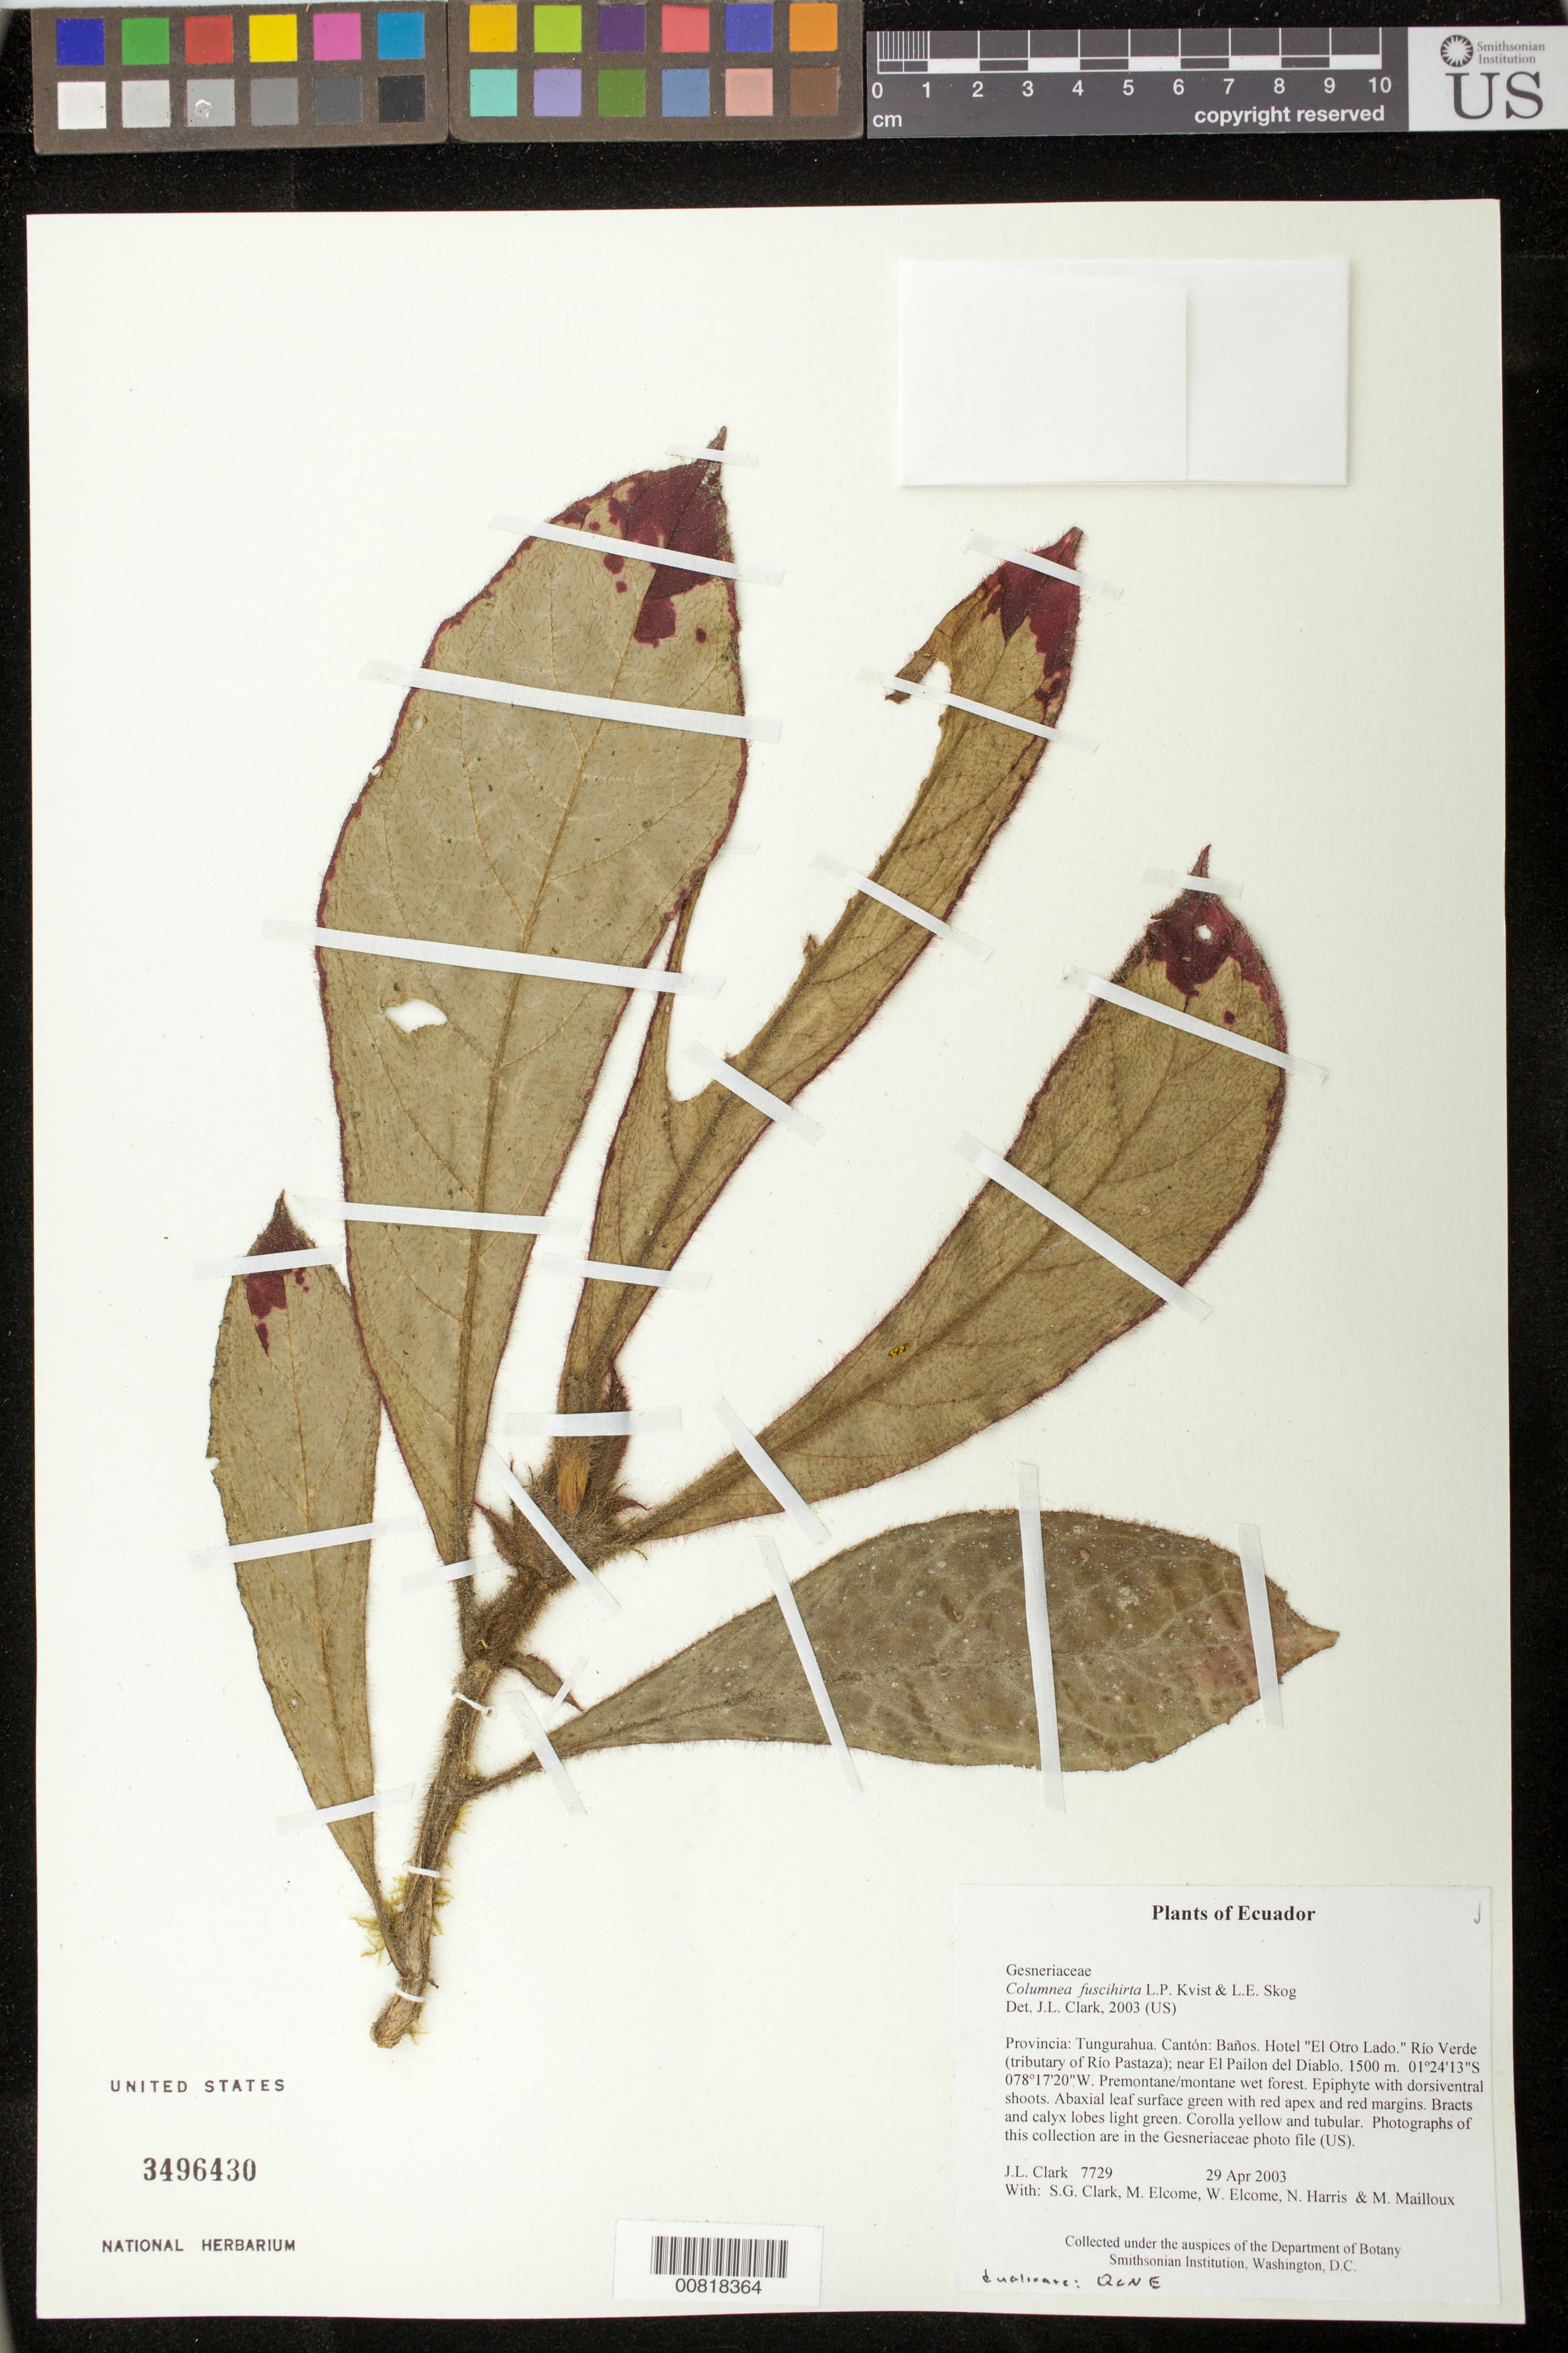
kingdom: Plantae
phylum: Tracheophyta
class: Magnoliopsida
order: Lamiales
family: Gesneriaceae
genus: Columnea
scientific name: Columnea fuscihirta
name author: L.P. Kvist & L.E. Skog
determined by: Clark, J. L., (SEL), The Marie Selby Botanical Garden (UNITED STATES)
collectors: J. L. Clark, S. G. Clark, M. Elcome, W. Elcome, N. Harris & M. Mailloux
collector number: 7729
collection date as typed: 29 Apr 2003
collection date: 2003-04-29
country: Ecuador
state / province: Tungurahua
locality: Baños. Hotel "El Otro Lado." Río Verde (tributary of Río Pastaza); near El Pailon del Diablo.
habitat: Premontane/montane wet forest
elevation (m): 1500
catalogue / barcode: US 3496430